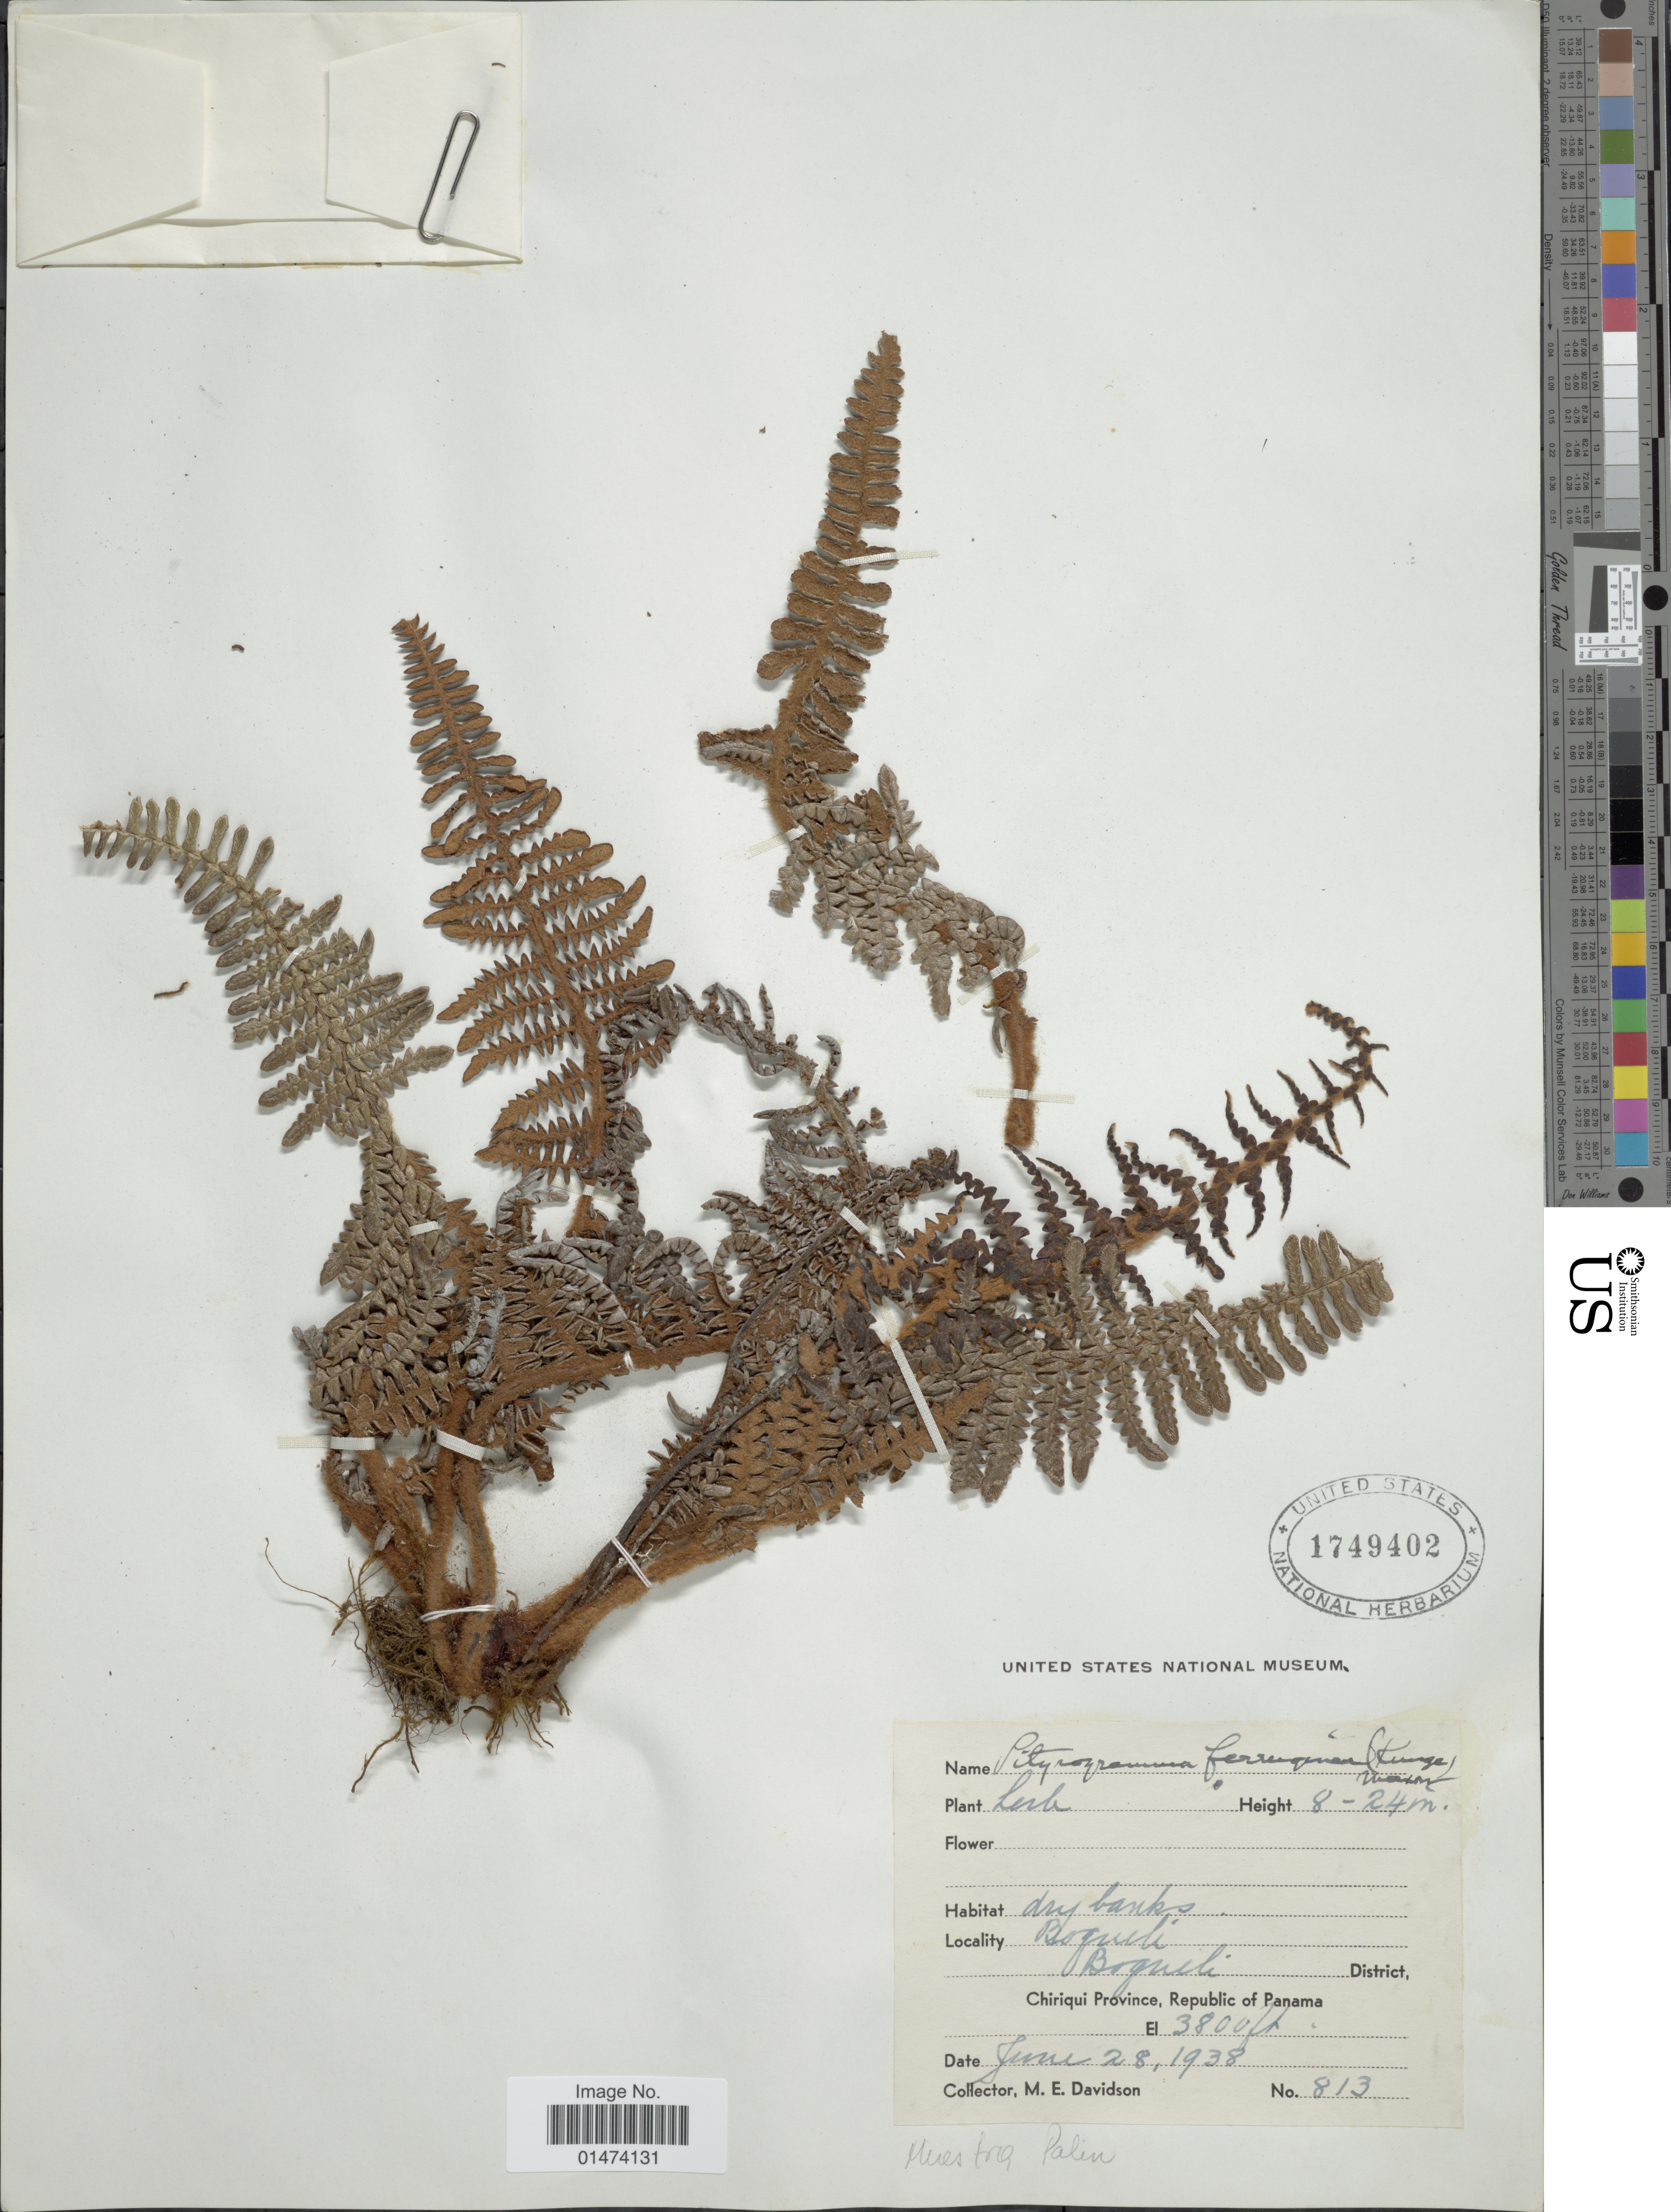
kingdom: Plantae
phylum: Tracheophyta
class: Polypodiopsida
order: Polypodiales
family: Pteridaceae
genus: Pityrogramma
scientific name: Pityrogramma ferruginea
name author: (Kunze) Maxon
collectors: M. E. Davidson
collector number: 813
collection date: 1938-06-28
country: Panama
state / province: Chiriqui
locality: Boquete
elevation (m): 1158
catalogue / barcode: US 1749402